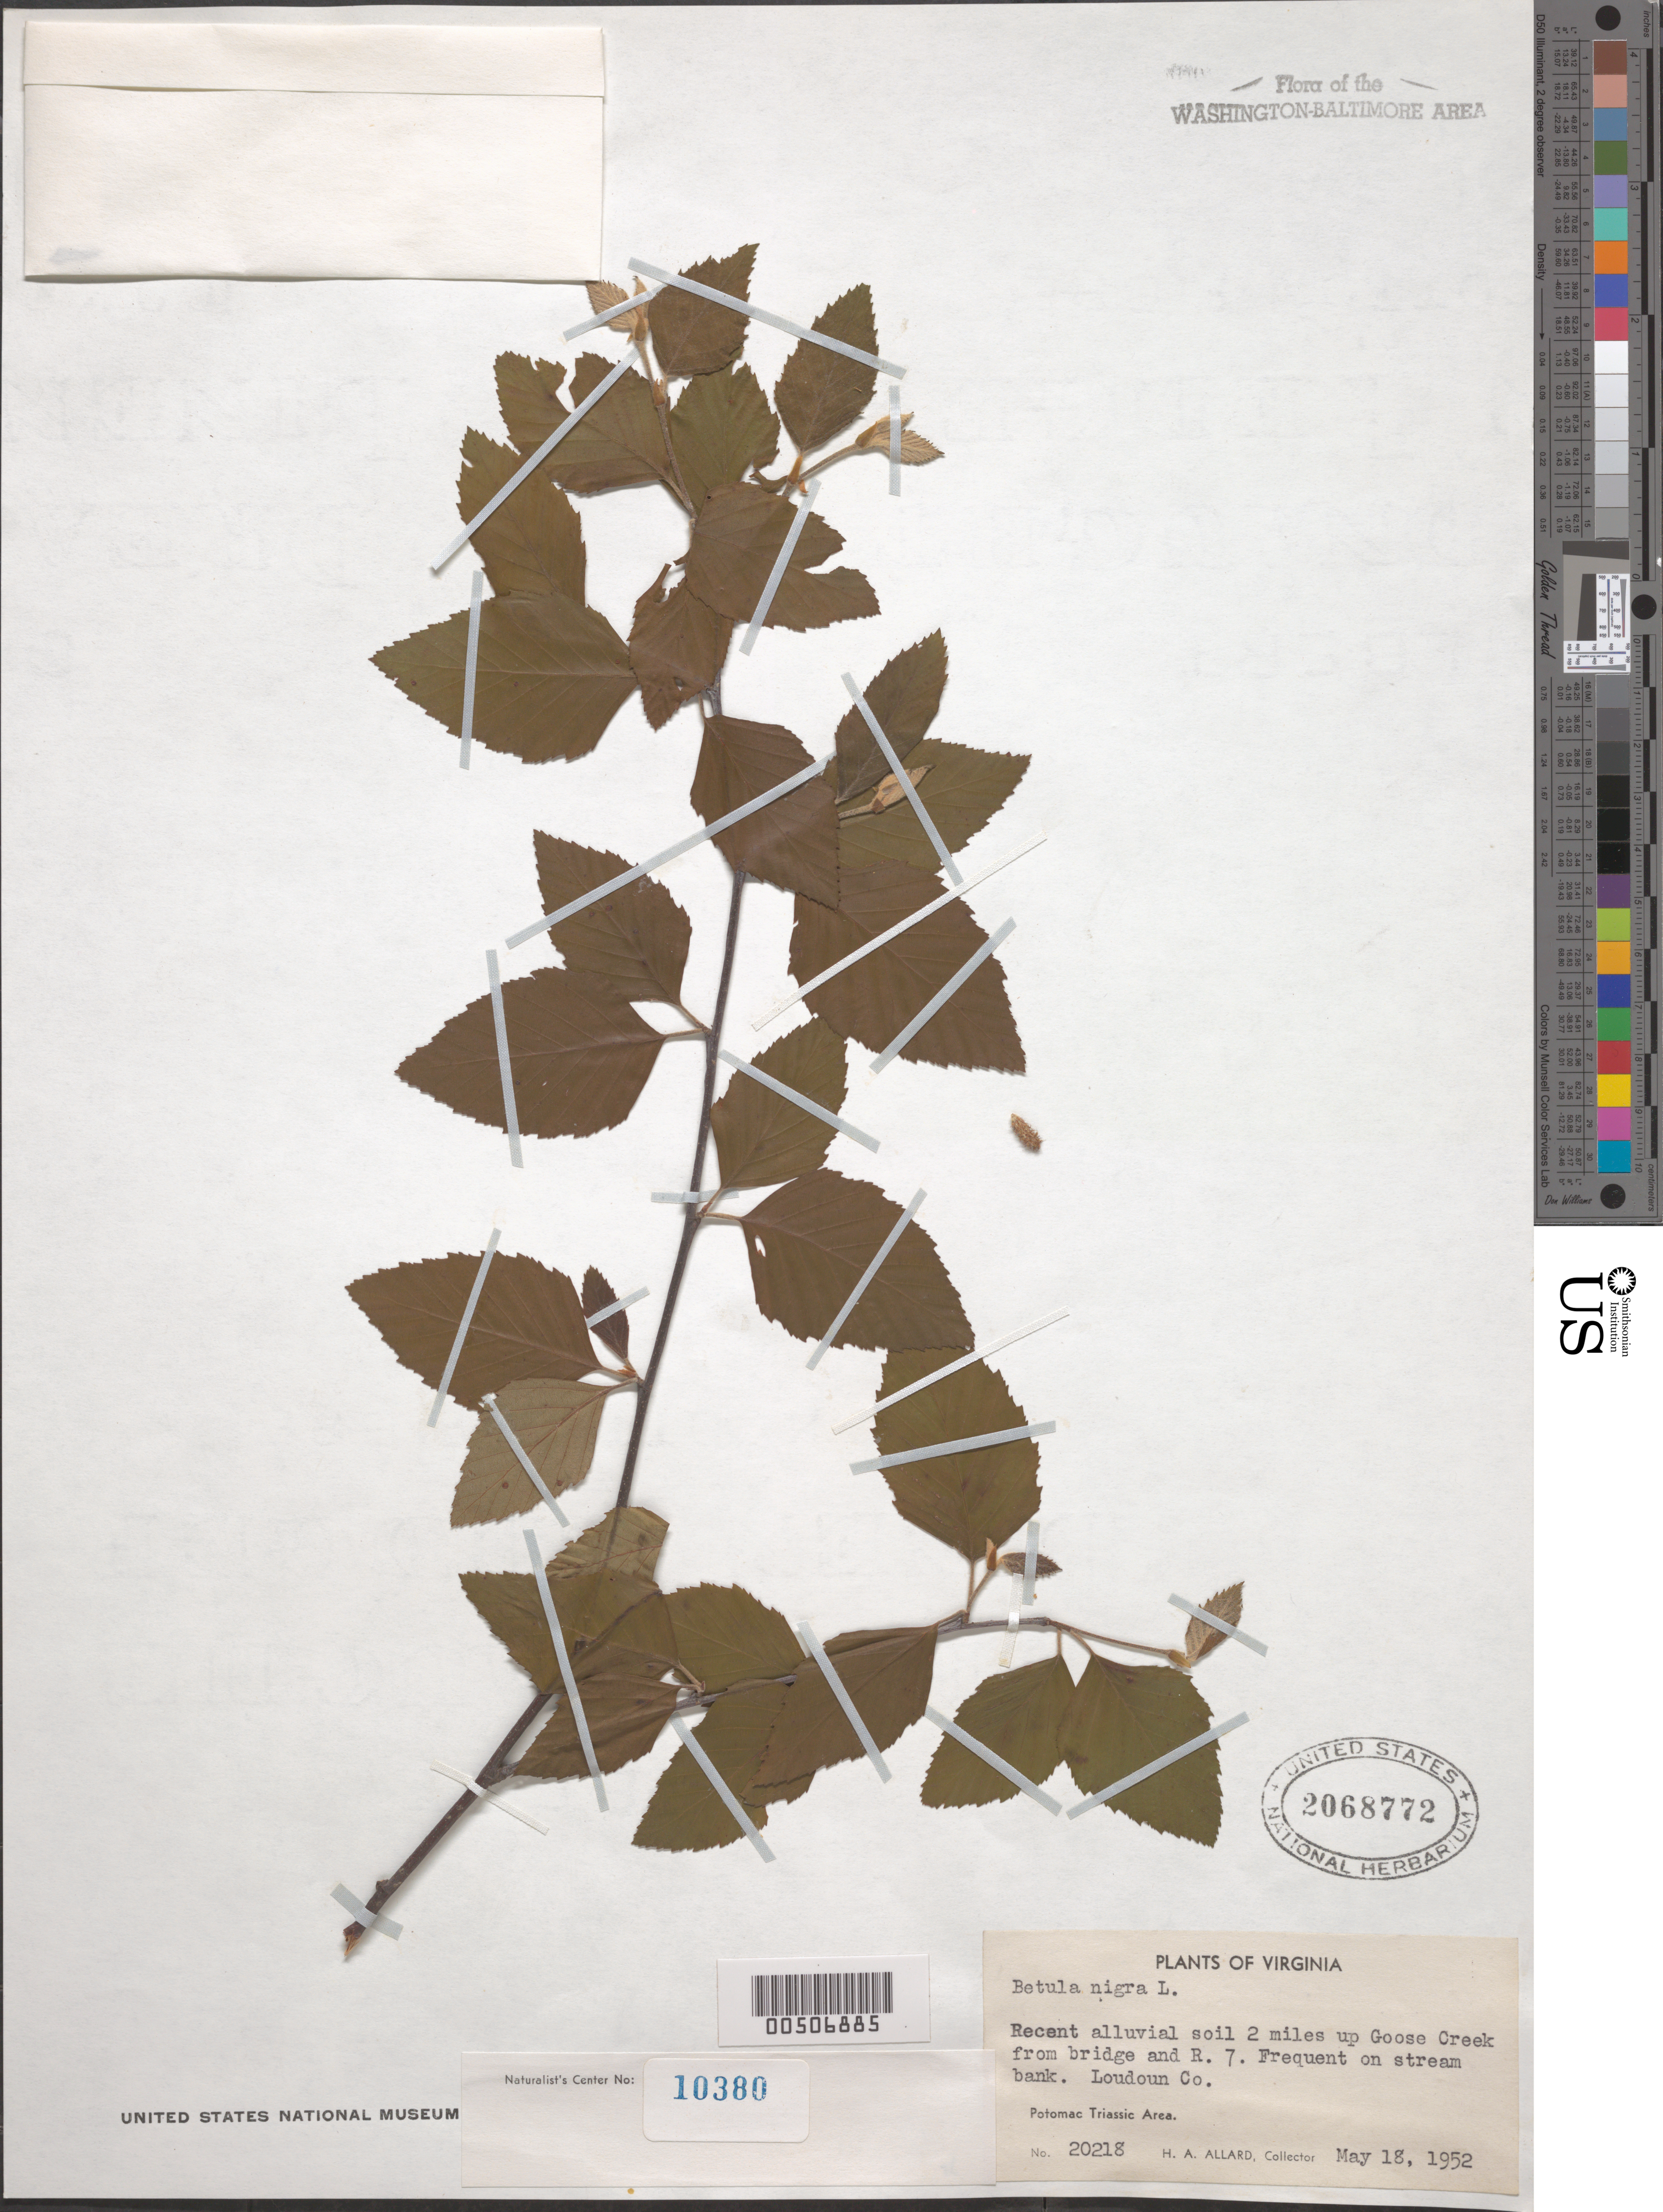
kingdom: Plantae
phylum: Tracheophyta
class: Magnoliopsida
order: Fagales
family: Betulaceae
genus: Betula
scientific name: Betula nigra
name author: L.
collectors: H. A. Allard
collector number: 20218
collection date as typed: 18 May 1952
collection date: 1952-05-18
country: United States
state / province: Virginia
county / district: Loudoun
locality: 2 mi. up Goose Creek from Rte. 7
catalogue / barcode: US 2068772